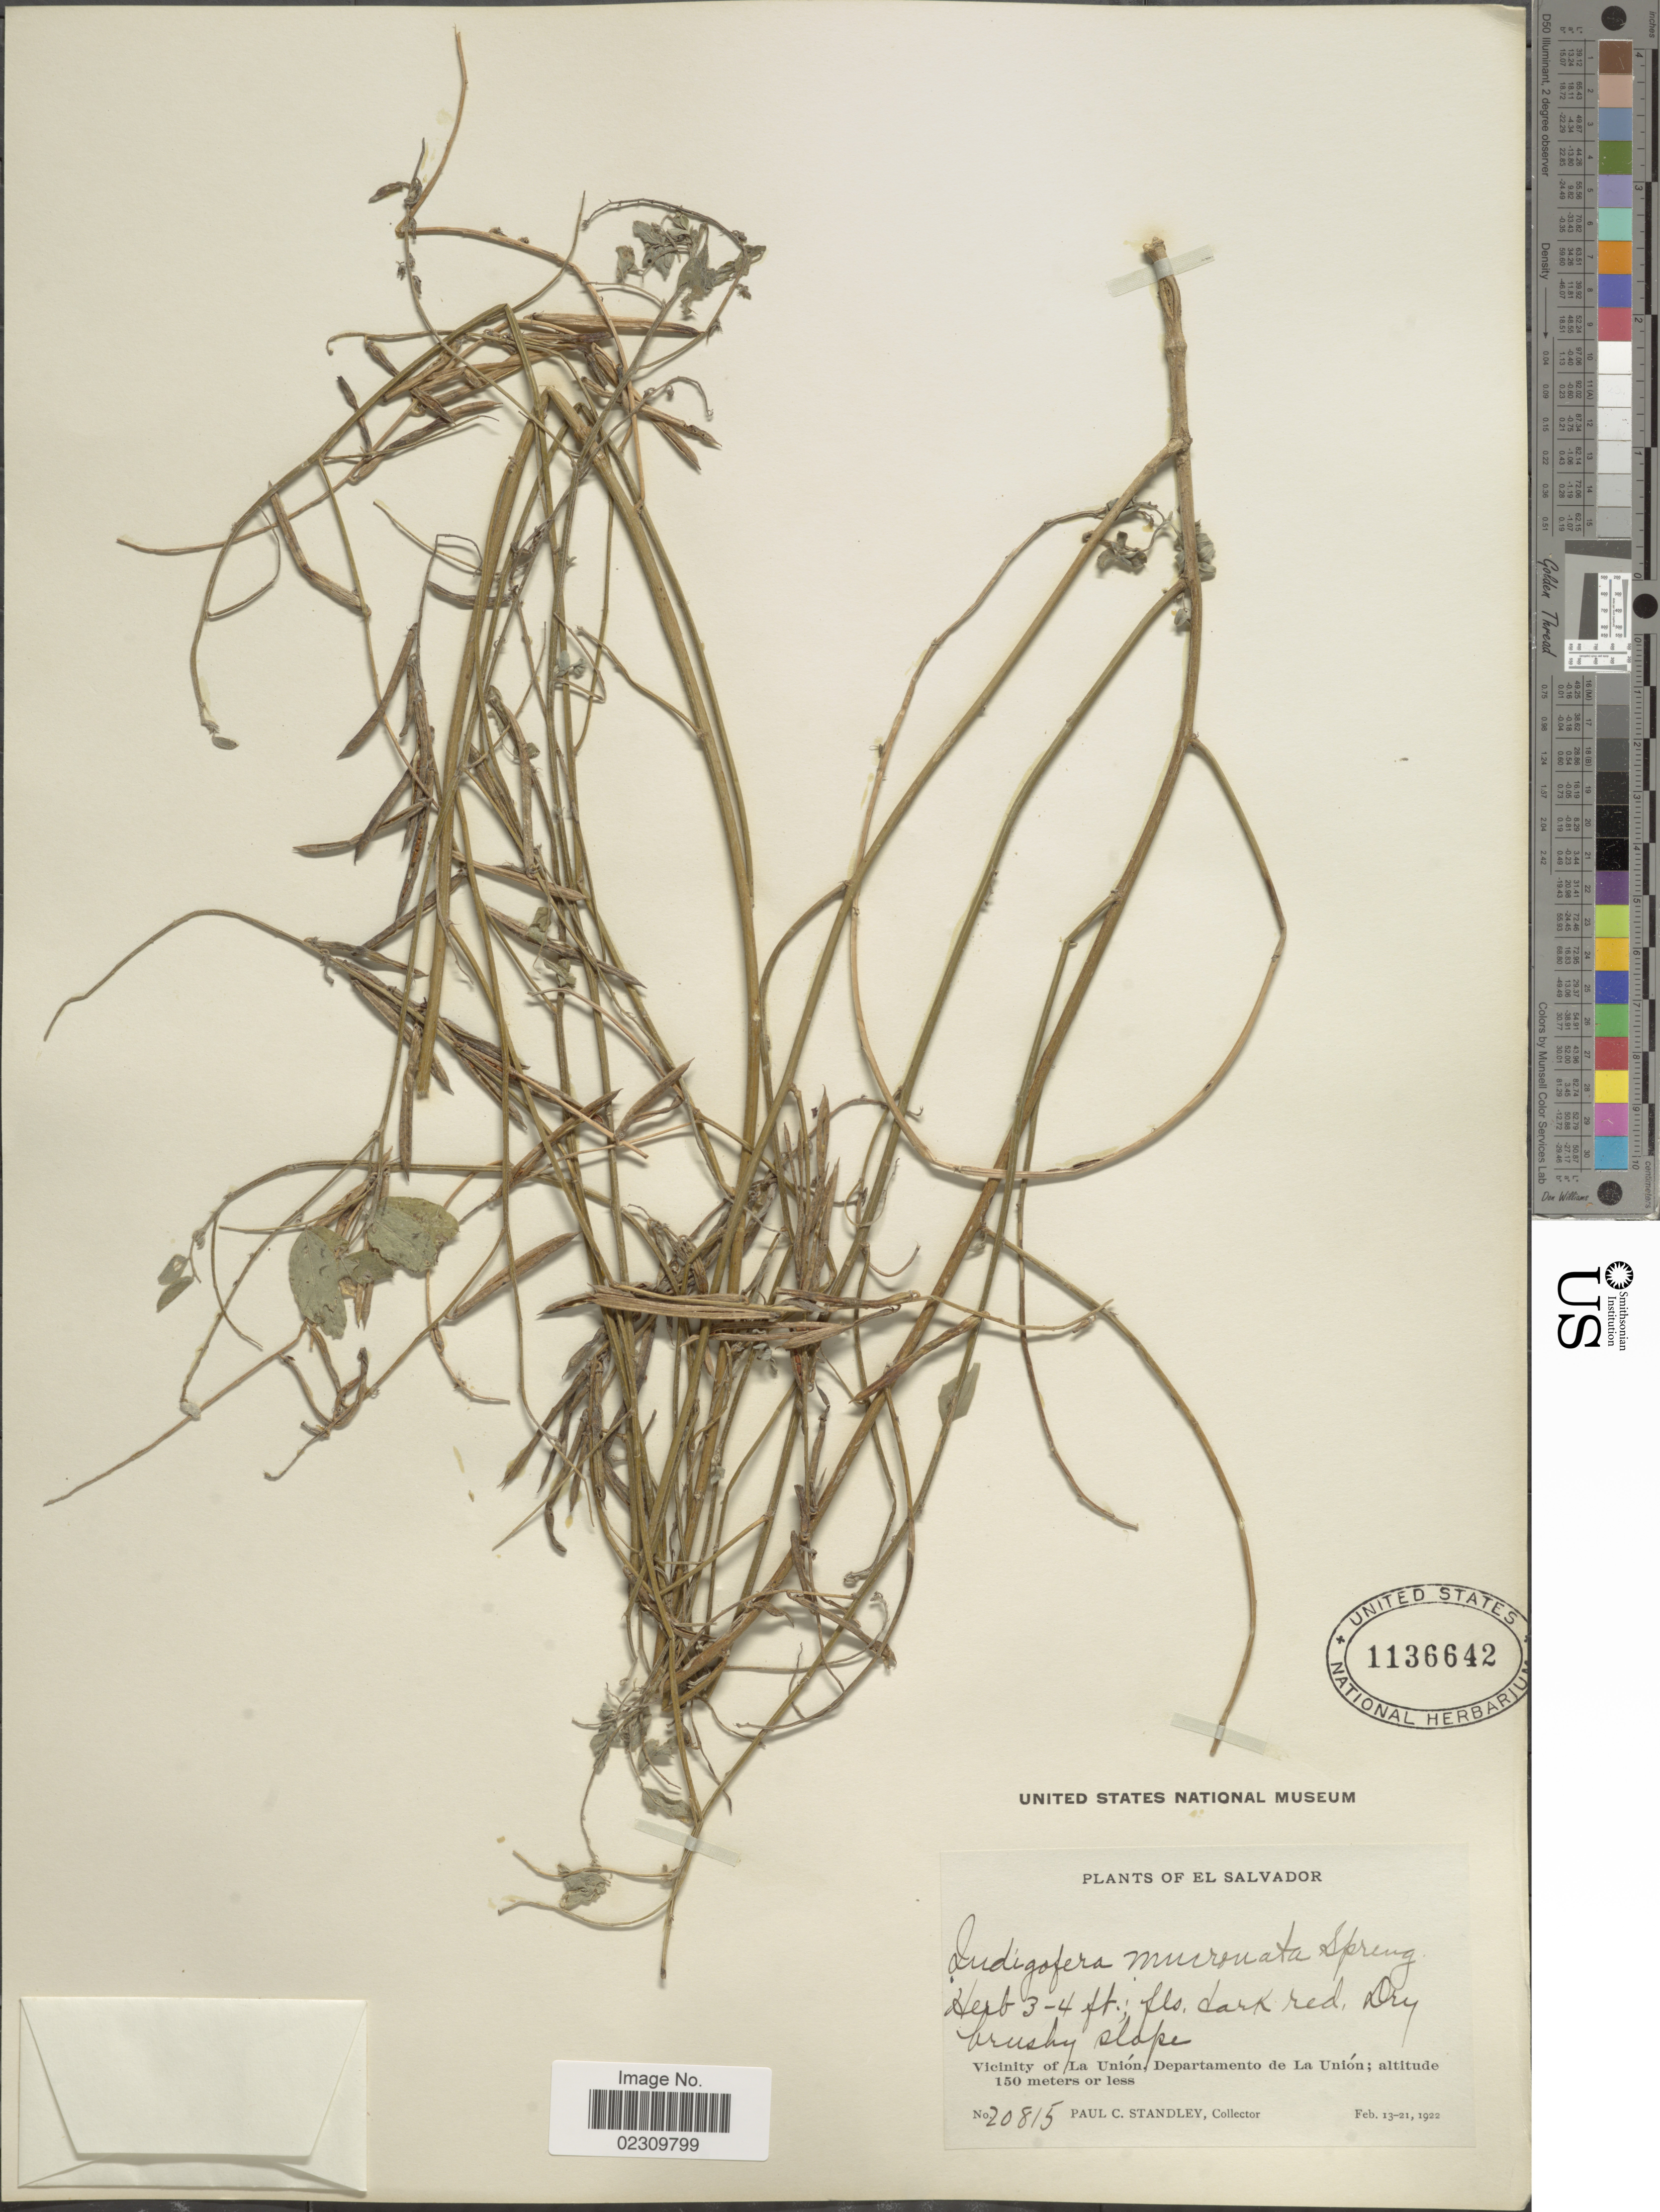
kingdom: Plantae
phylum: Tracheophyta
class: Magnoliopsida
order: Fabales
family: Fabaceae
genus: Indigofera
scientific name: Indigofera mucronata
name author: Lam.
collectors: P. C. Standley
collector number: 20815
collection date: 1922-02-13/1922-02-21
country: El Salvador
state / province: La Union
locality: Vicinity of La Union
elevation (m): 150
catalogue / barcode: US 1136642